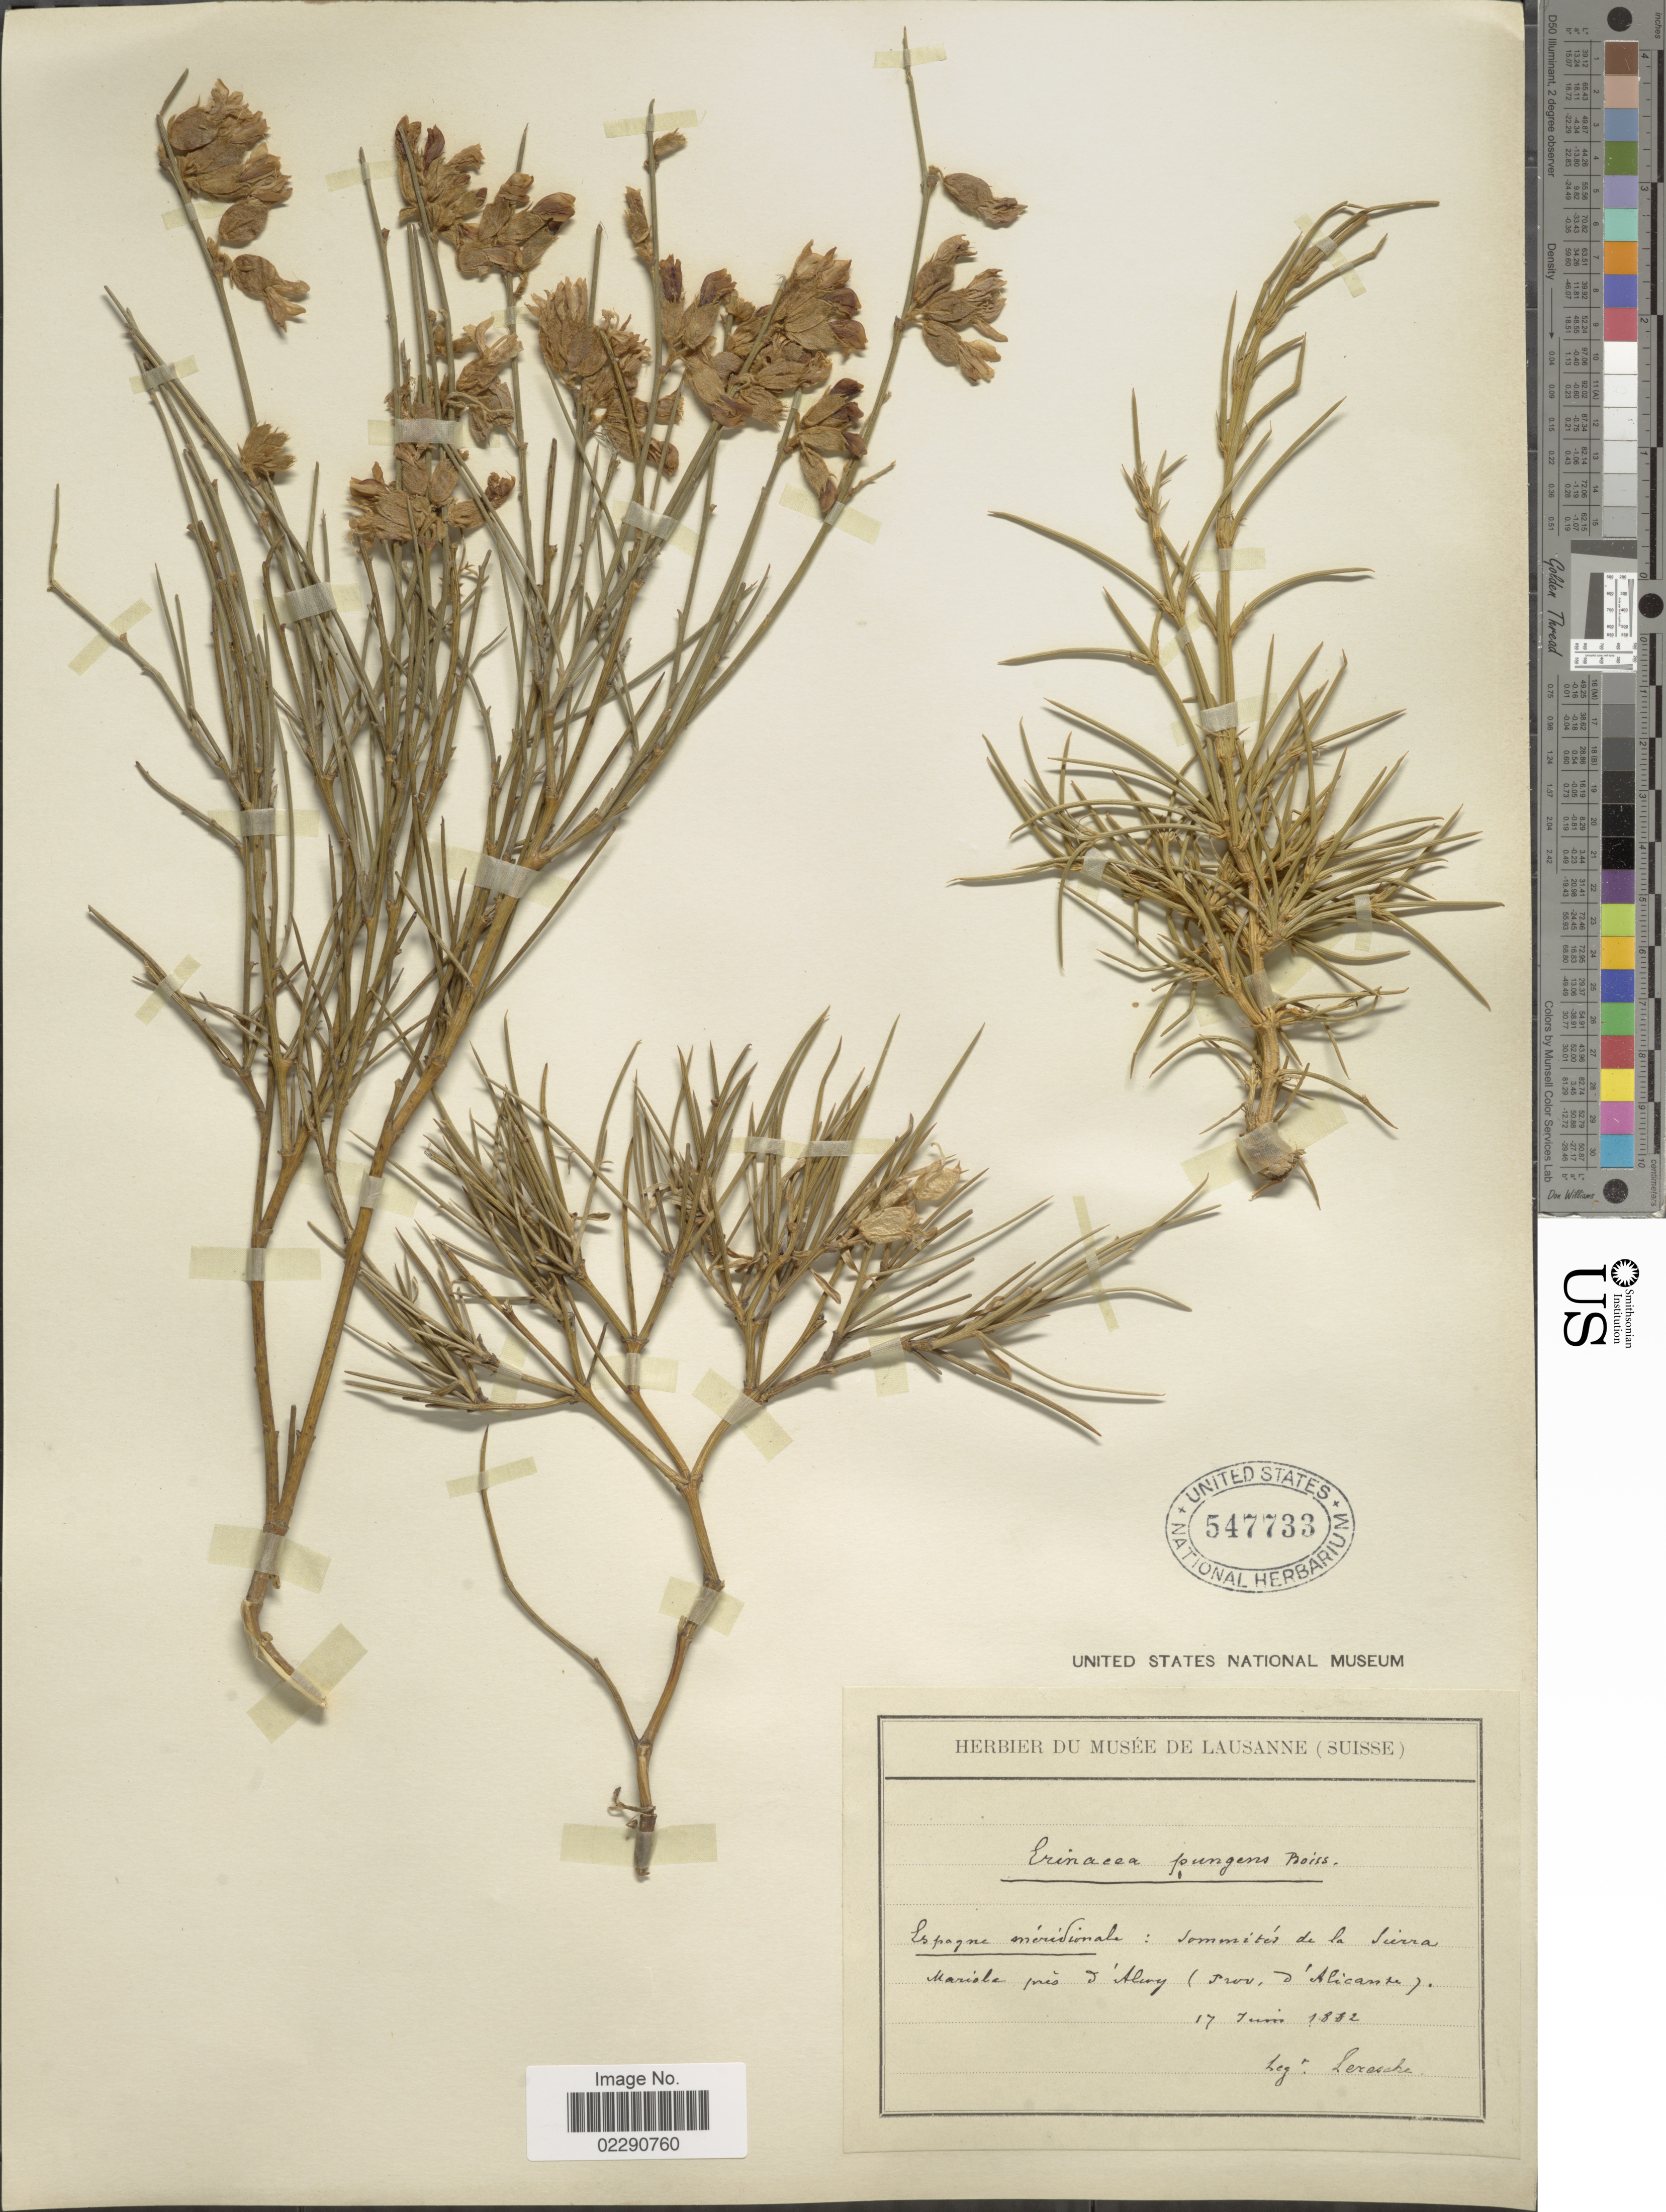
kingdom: Plantae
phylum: Tracheophyta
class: Magnoliopsida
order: Fabales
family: Fabaceae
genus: Erinacea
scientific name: Erinacea pungens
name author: Boiss.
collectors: Leresche, --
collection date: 1882-06-17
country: Spain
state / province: Valenciana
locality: Espagne meridionale, sommites de la Sierra Mariola pres d'Alcoy (Prov. d'Alicante)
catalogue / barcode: US 547733